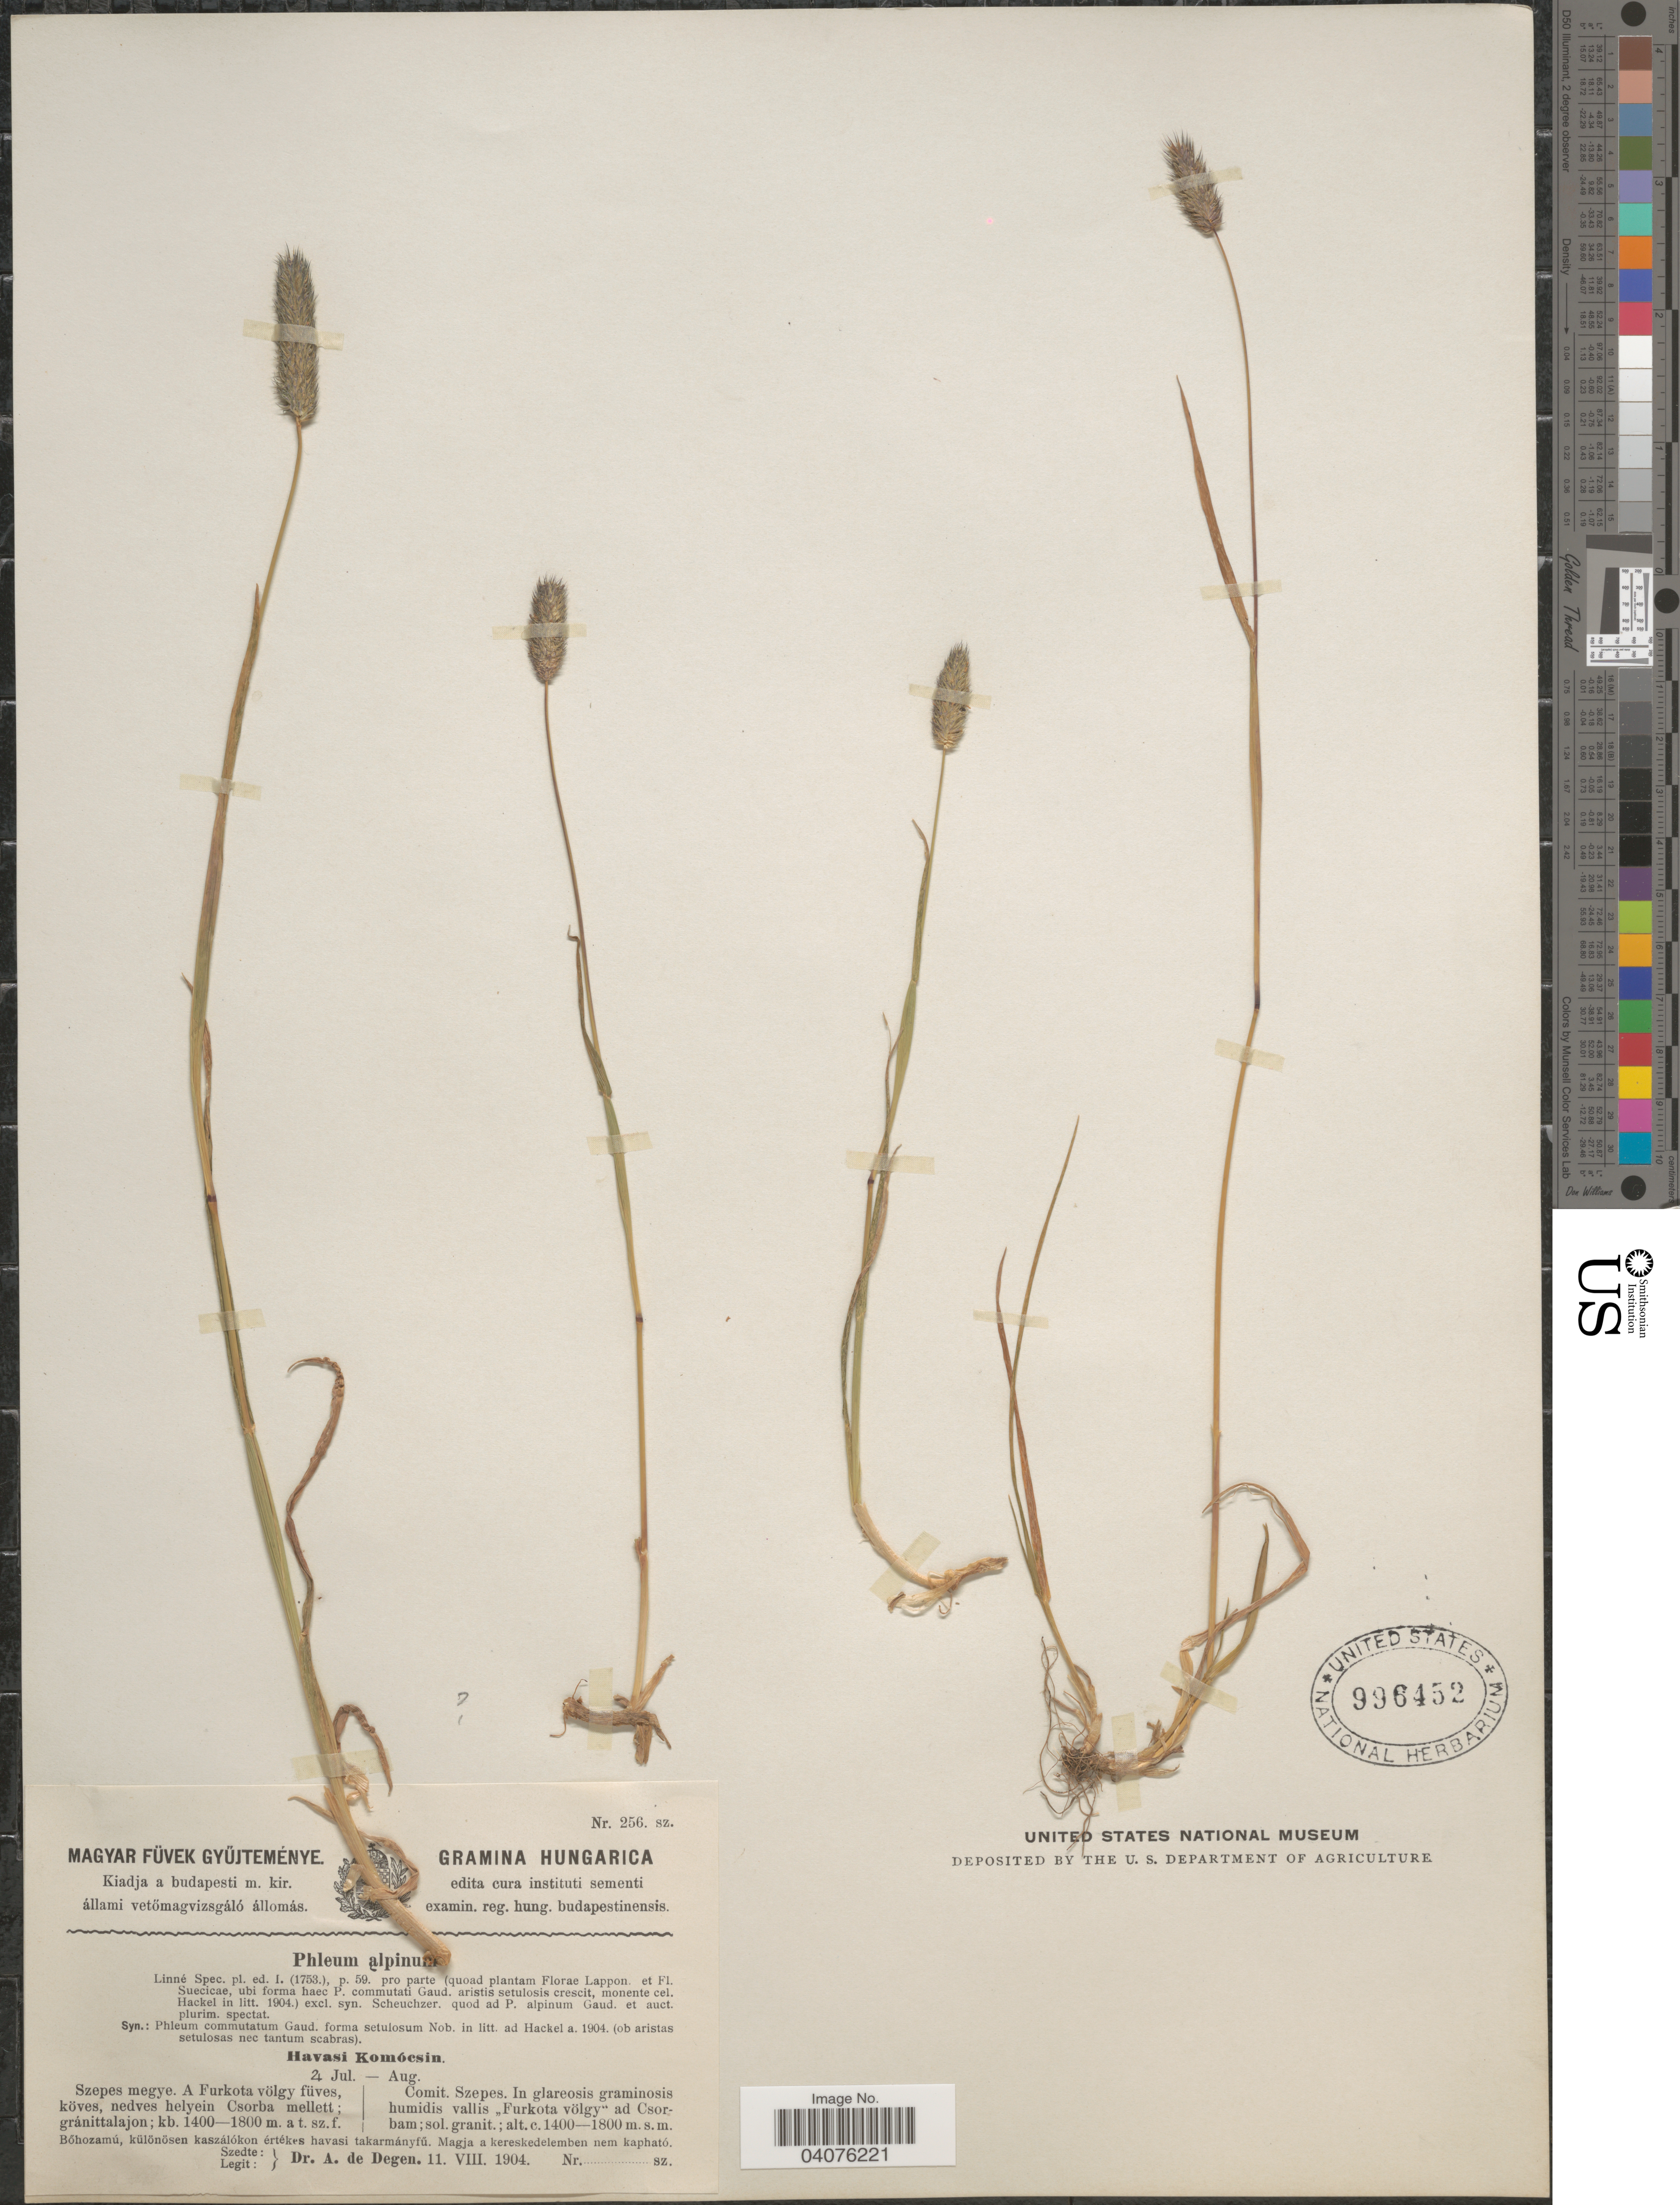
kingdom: Plantae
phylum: Tracheophyta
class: Liliopsida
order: Poales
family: Poaceae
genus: Phleum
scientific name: Phleum alpinum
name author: L.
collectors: A. Degen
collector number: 256?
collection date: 1904-08-11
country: Hungary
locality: Szepes megye. In glareosis graminosis humidis vallis "Furkota völgy" ad Csorbam.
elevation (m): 1400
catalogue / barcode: US 996452